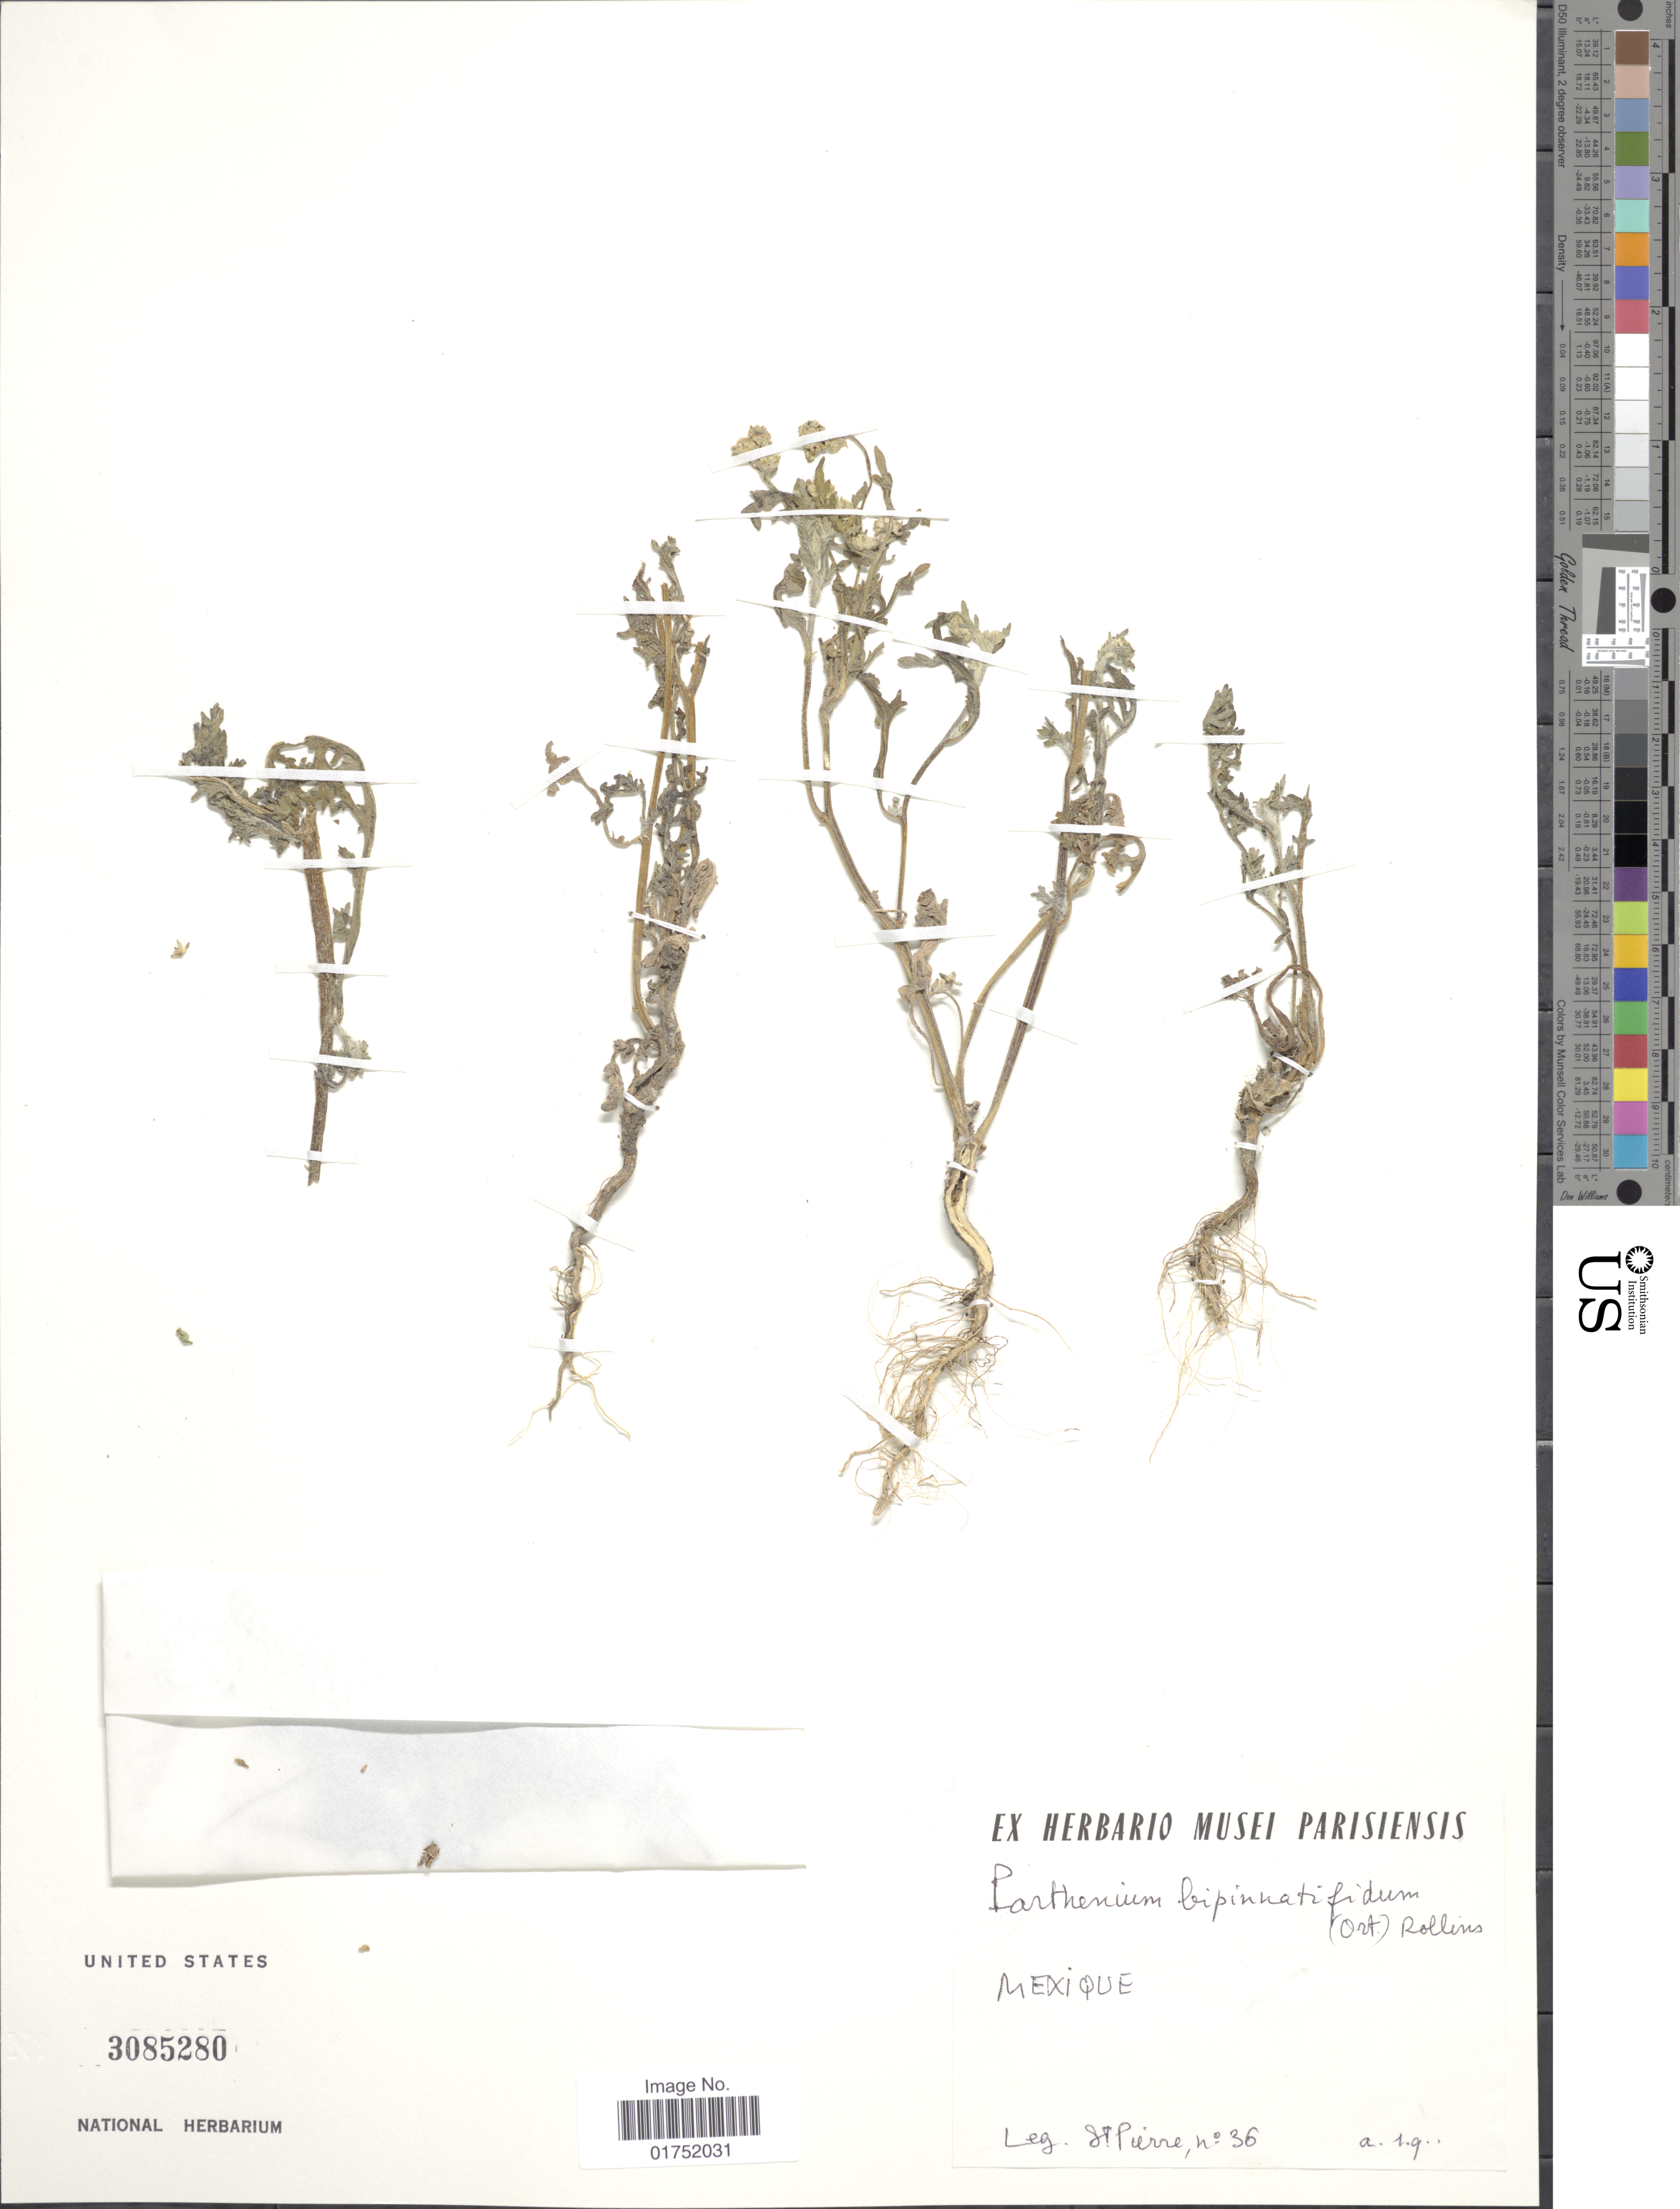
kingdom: Plantae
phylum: Tracheophyta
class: Magnoliopsida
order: Asterales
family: Asteraceae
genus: Parthenium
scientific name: Parthenium bipinnatifidum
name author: (Ortega) Rollins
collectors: M. St. Pierre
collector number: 36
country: Mexico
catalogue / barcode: US 3085280